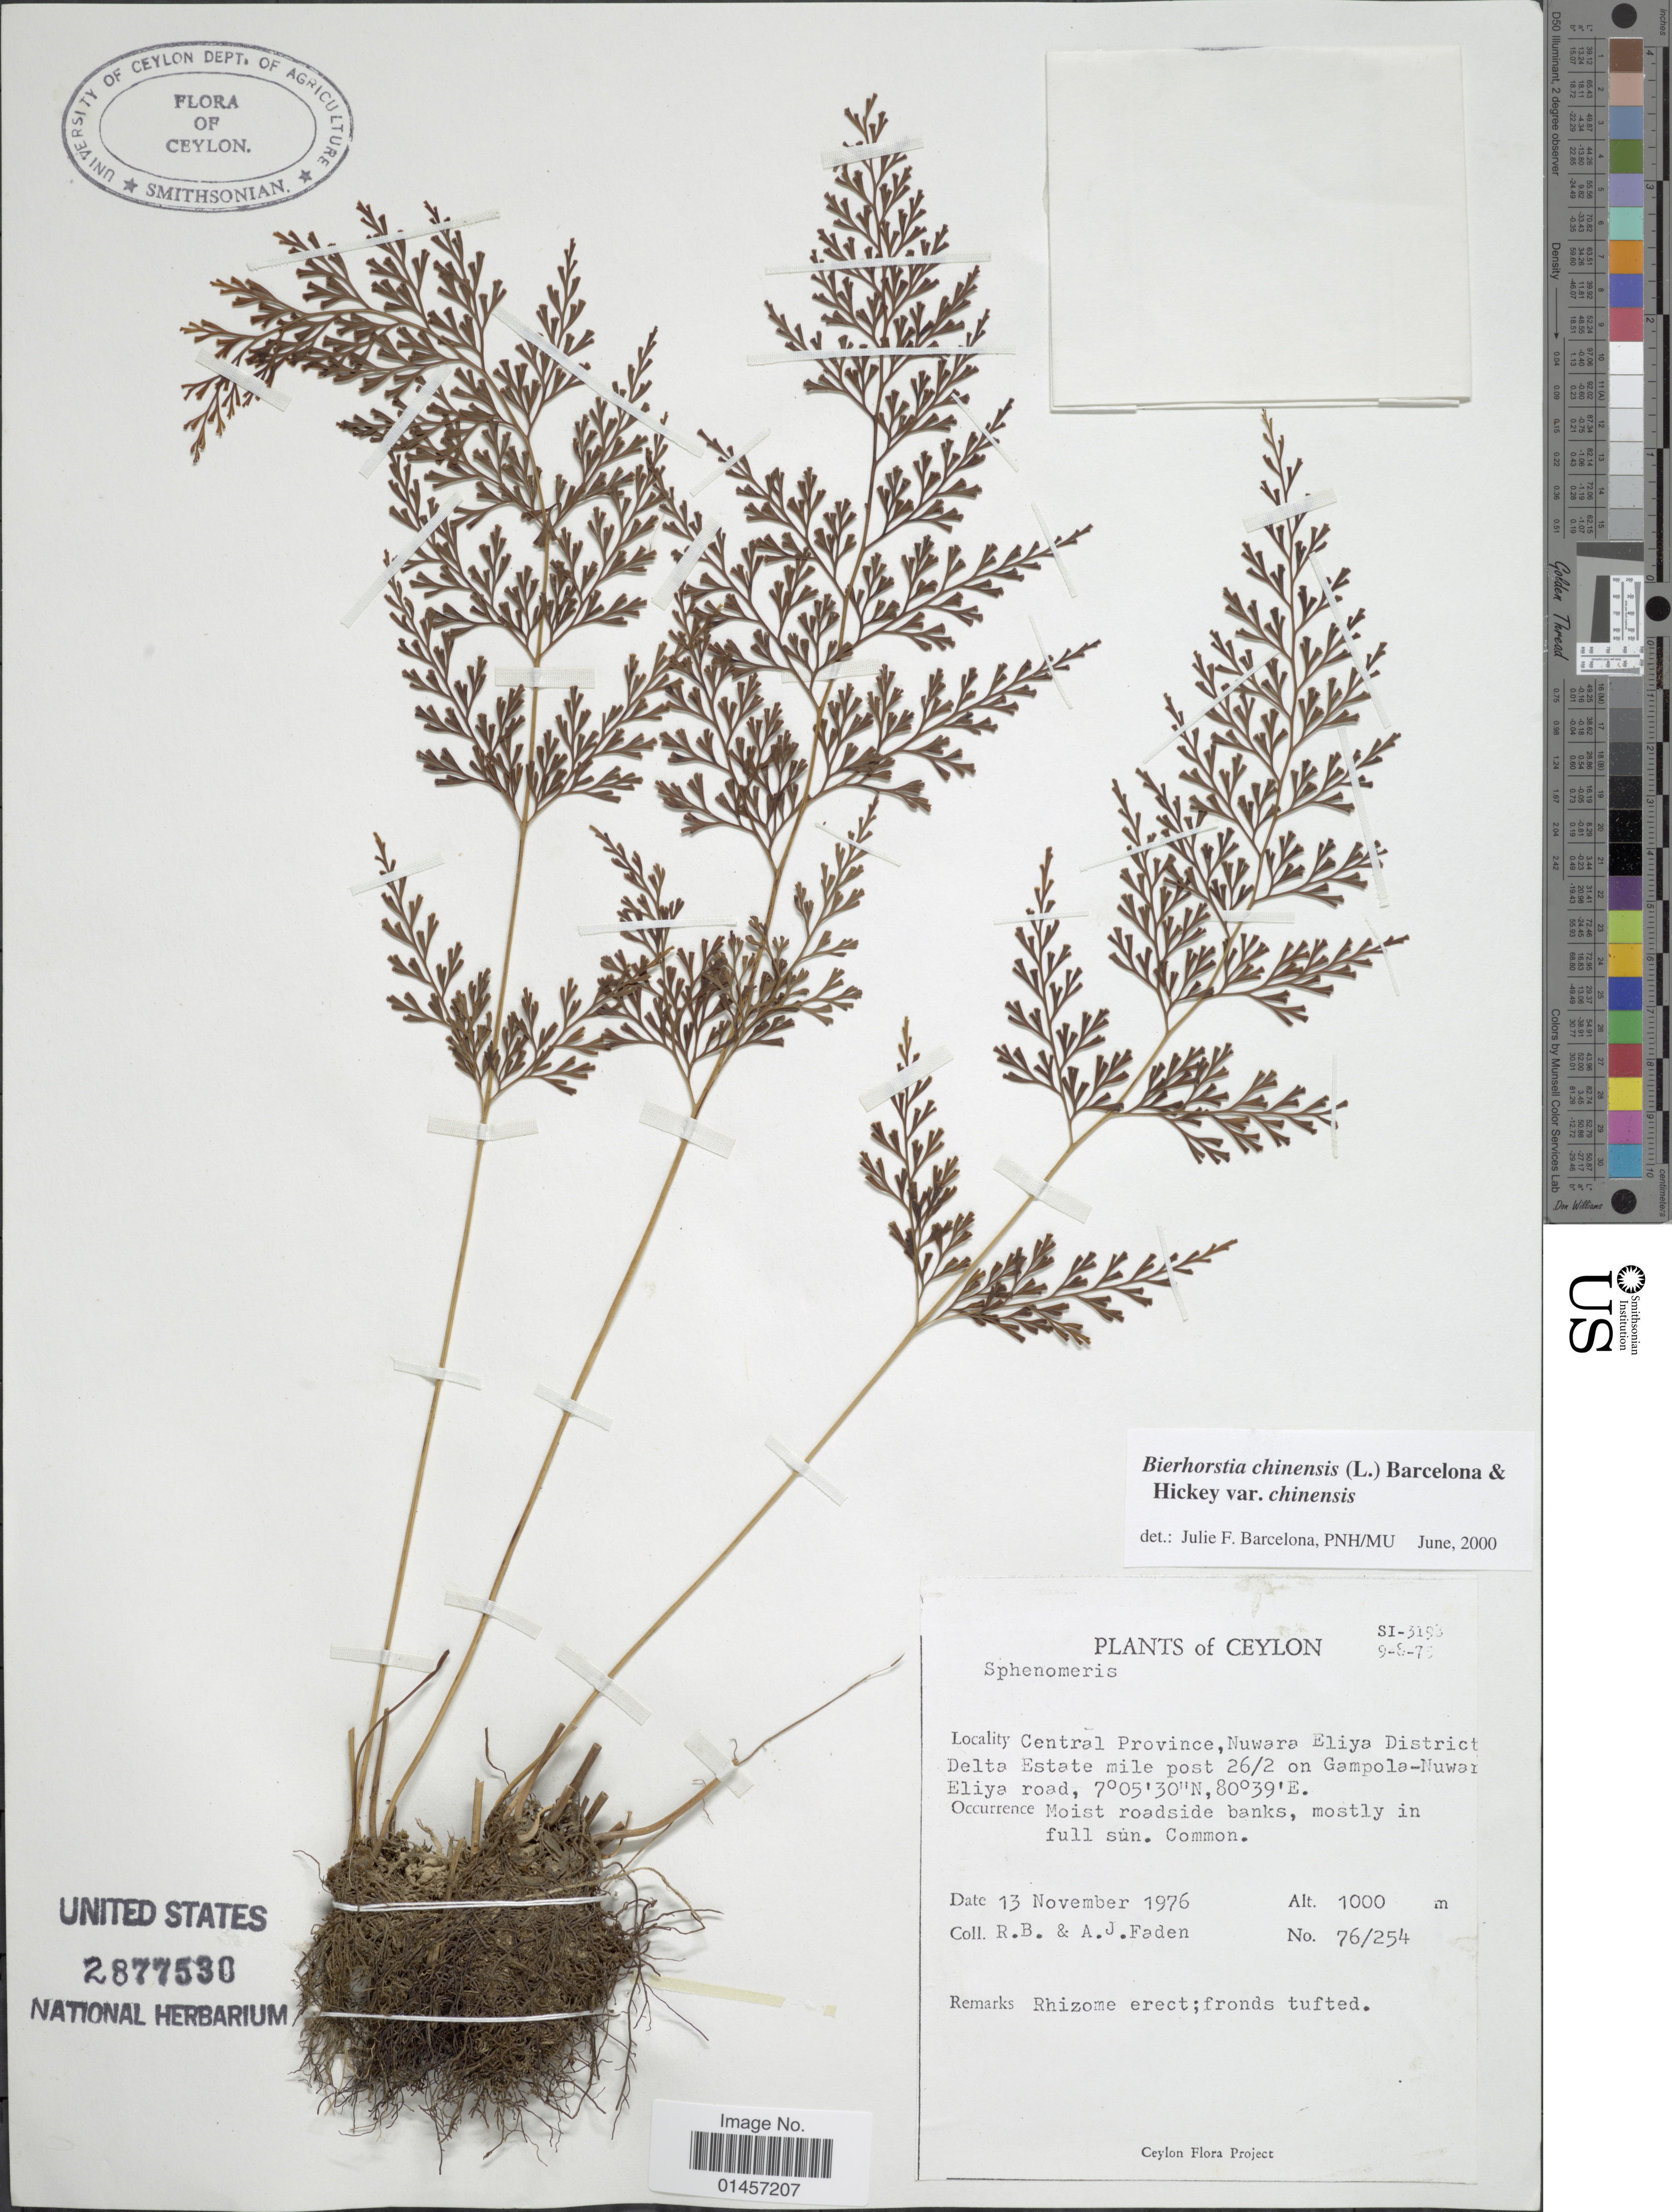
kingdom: Plantae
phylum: Tracheophyta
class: Polypodiopsida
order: Polypodiales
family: Lindsaeaceae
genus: Sphenomeris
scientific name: Sphenomeris chinensis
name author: (L.) Maxon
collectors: R. B. Faden & A. J. Faden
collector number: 76/254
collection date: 1976-11-13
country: Sri Lanka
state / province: Central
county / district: Nuwara Eliya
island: Ceylon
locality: Nuwara Eliya District, Delta Estate mile post 26/2 on Gampola-Nuwara, Eliya road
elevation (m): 1000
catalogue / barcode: US 2877530